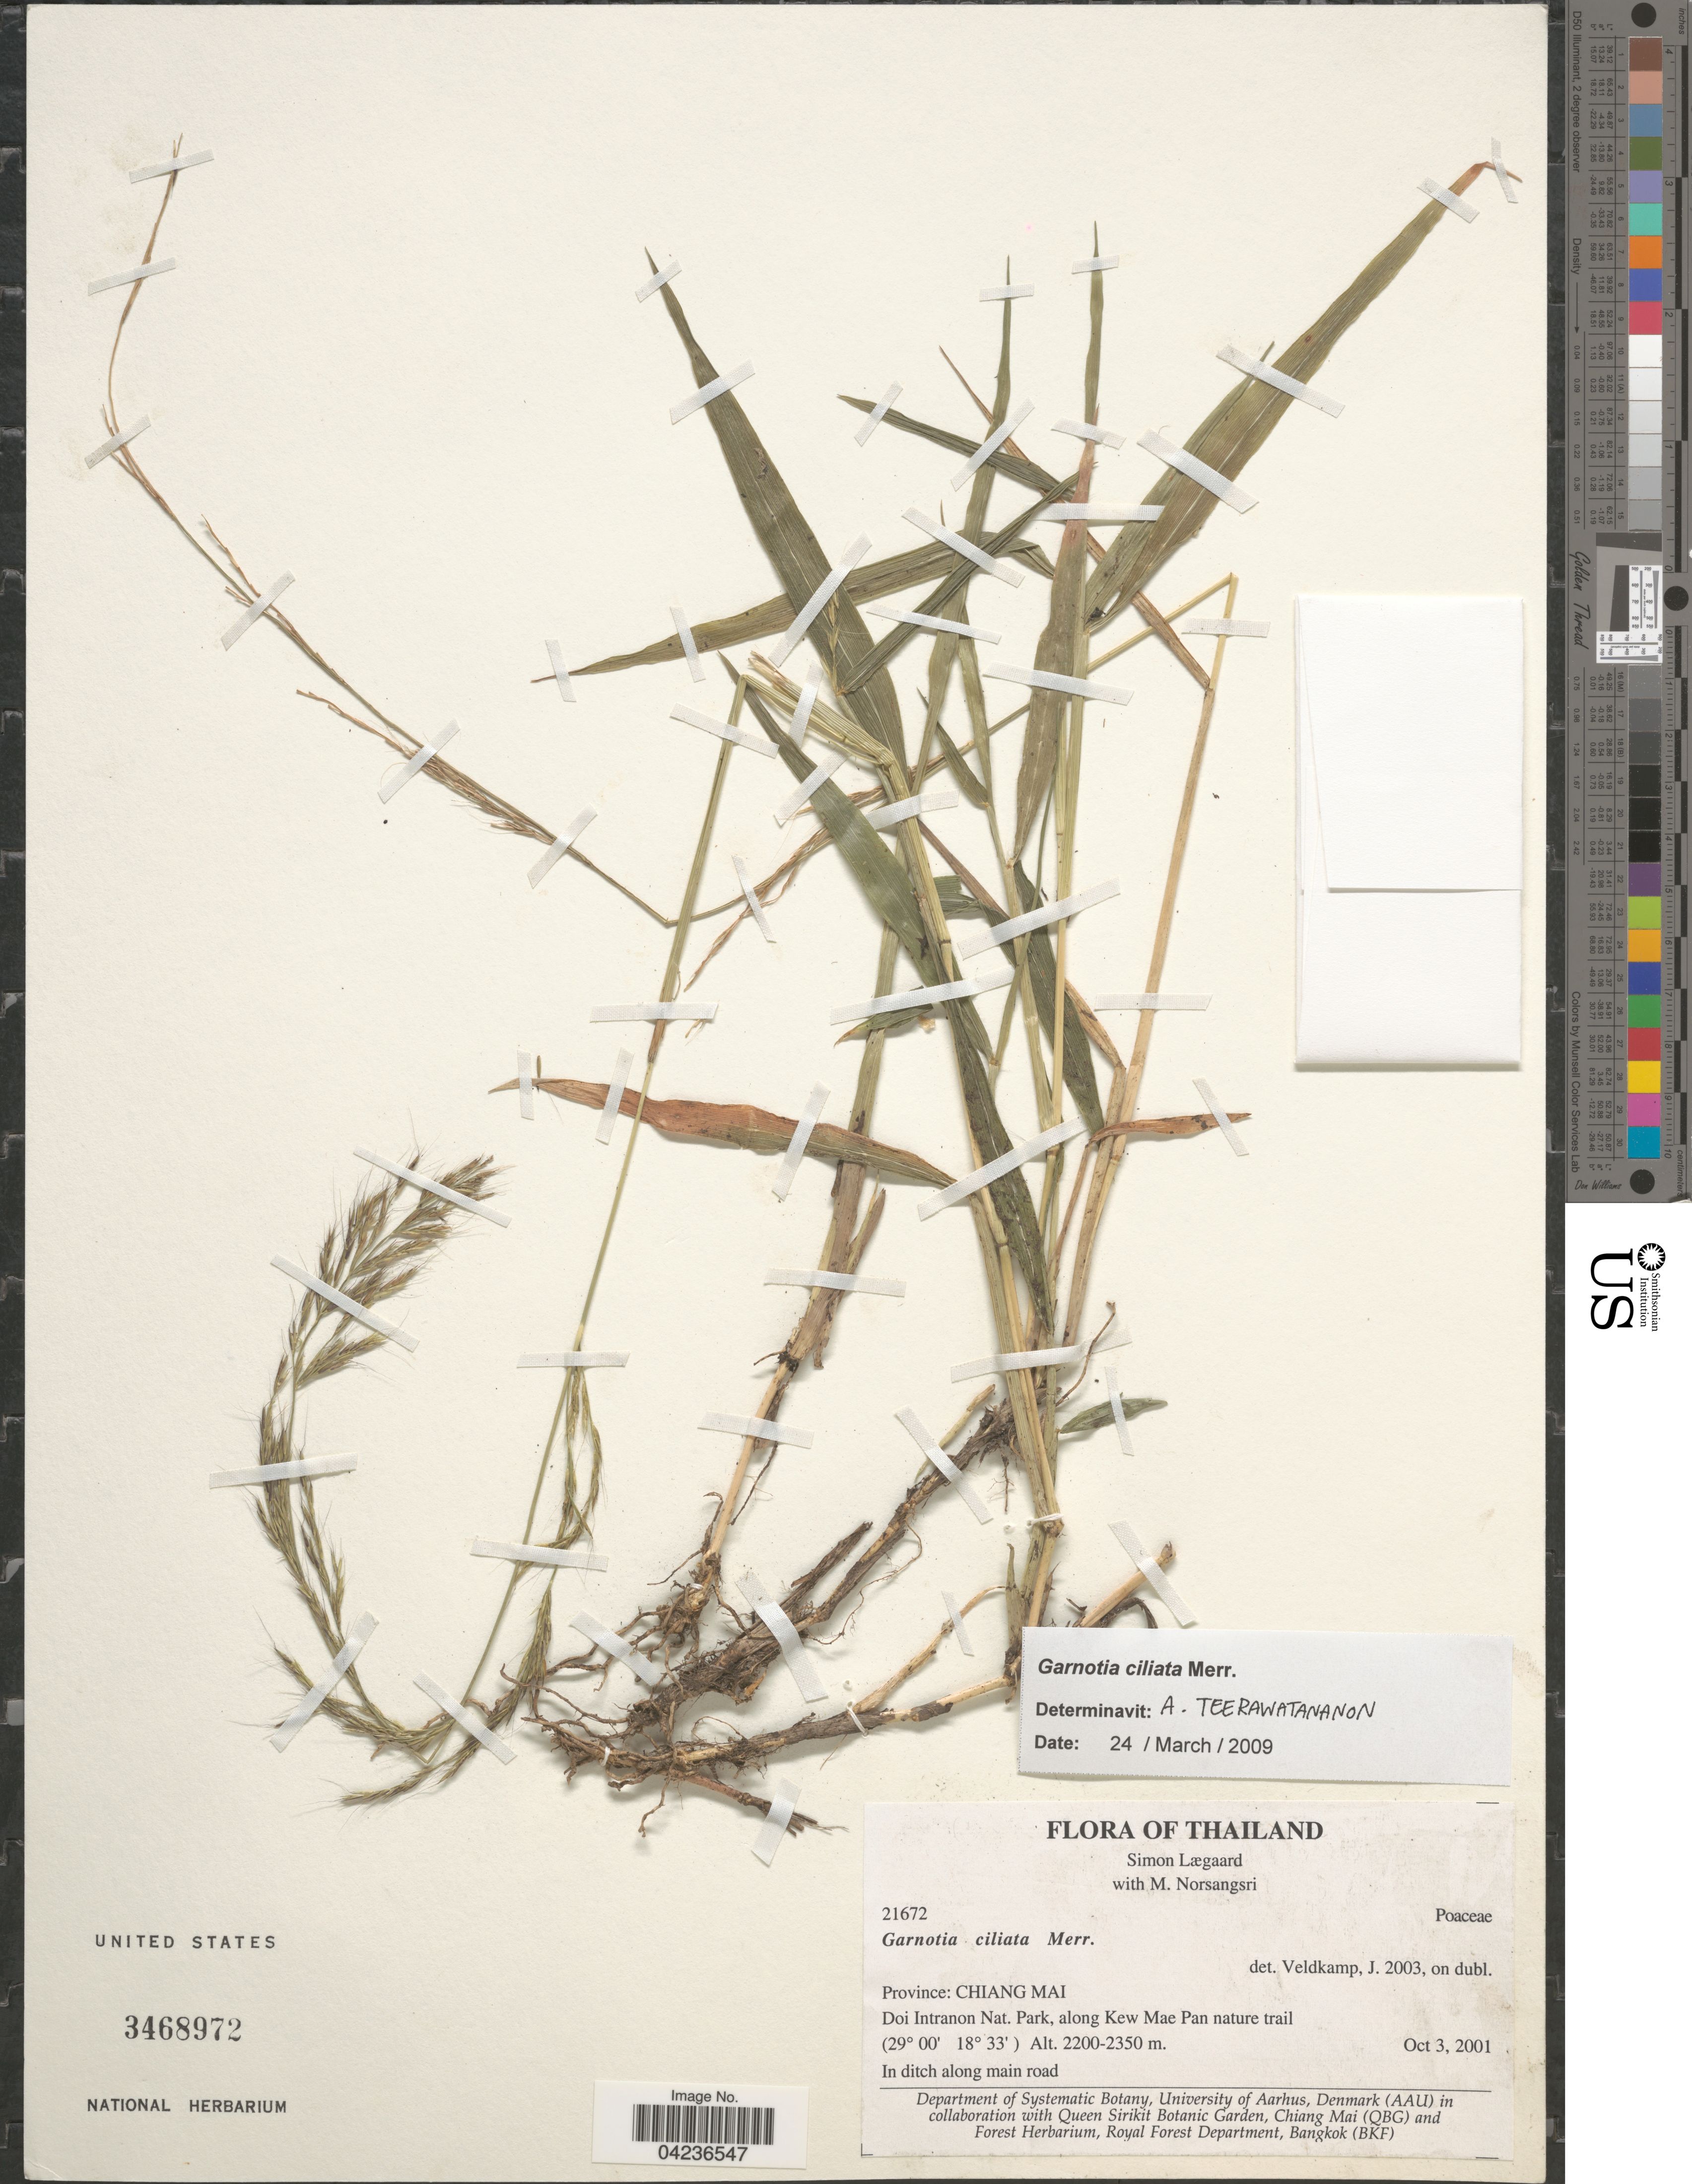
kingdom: Plantae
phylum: Tracheophyta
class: Liliopsida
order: Poales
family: Poaceae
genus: Garnotia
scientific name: Garnotia ciliata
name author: Merr.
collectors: S. Lægaard & M. Norsangsri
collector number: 21672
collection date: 2001-10-03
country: Thailand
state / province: Chiang Mai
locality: Doi Intranon Nat. Park, along Kew Mae Pan nature trail.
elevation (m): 2200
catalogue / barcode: US 3468972